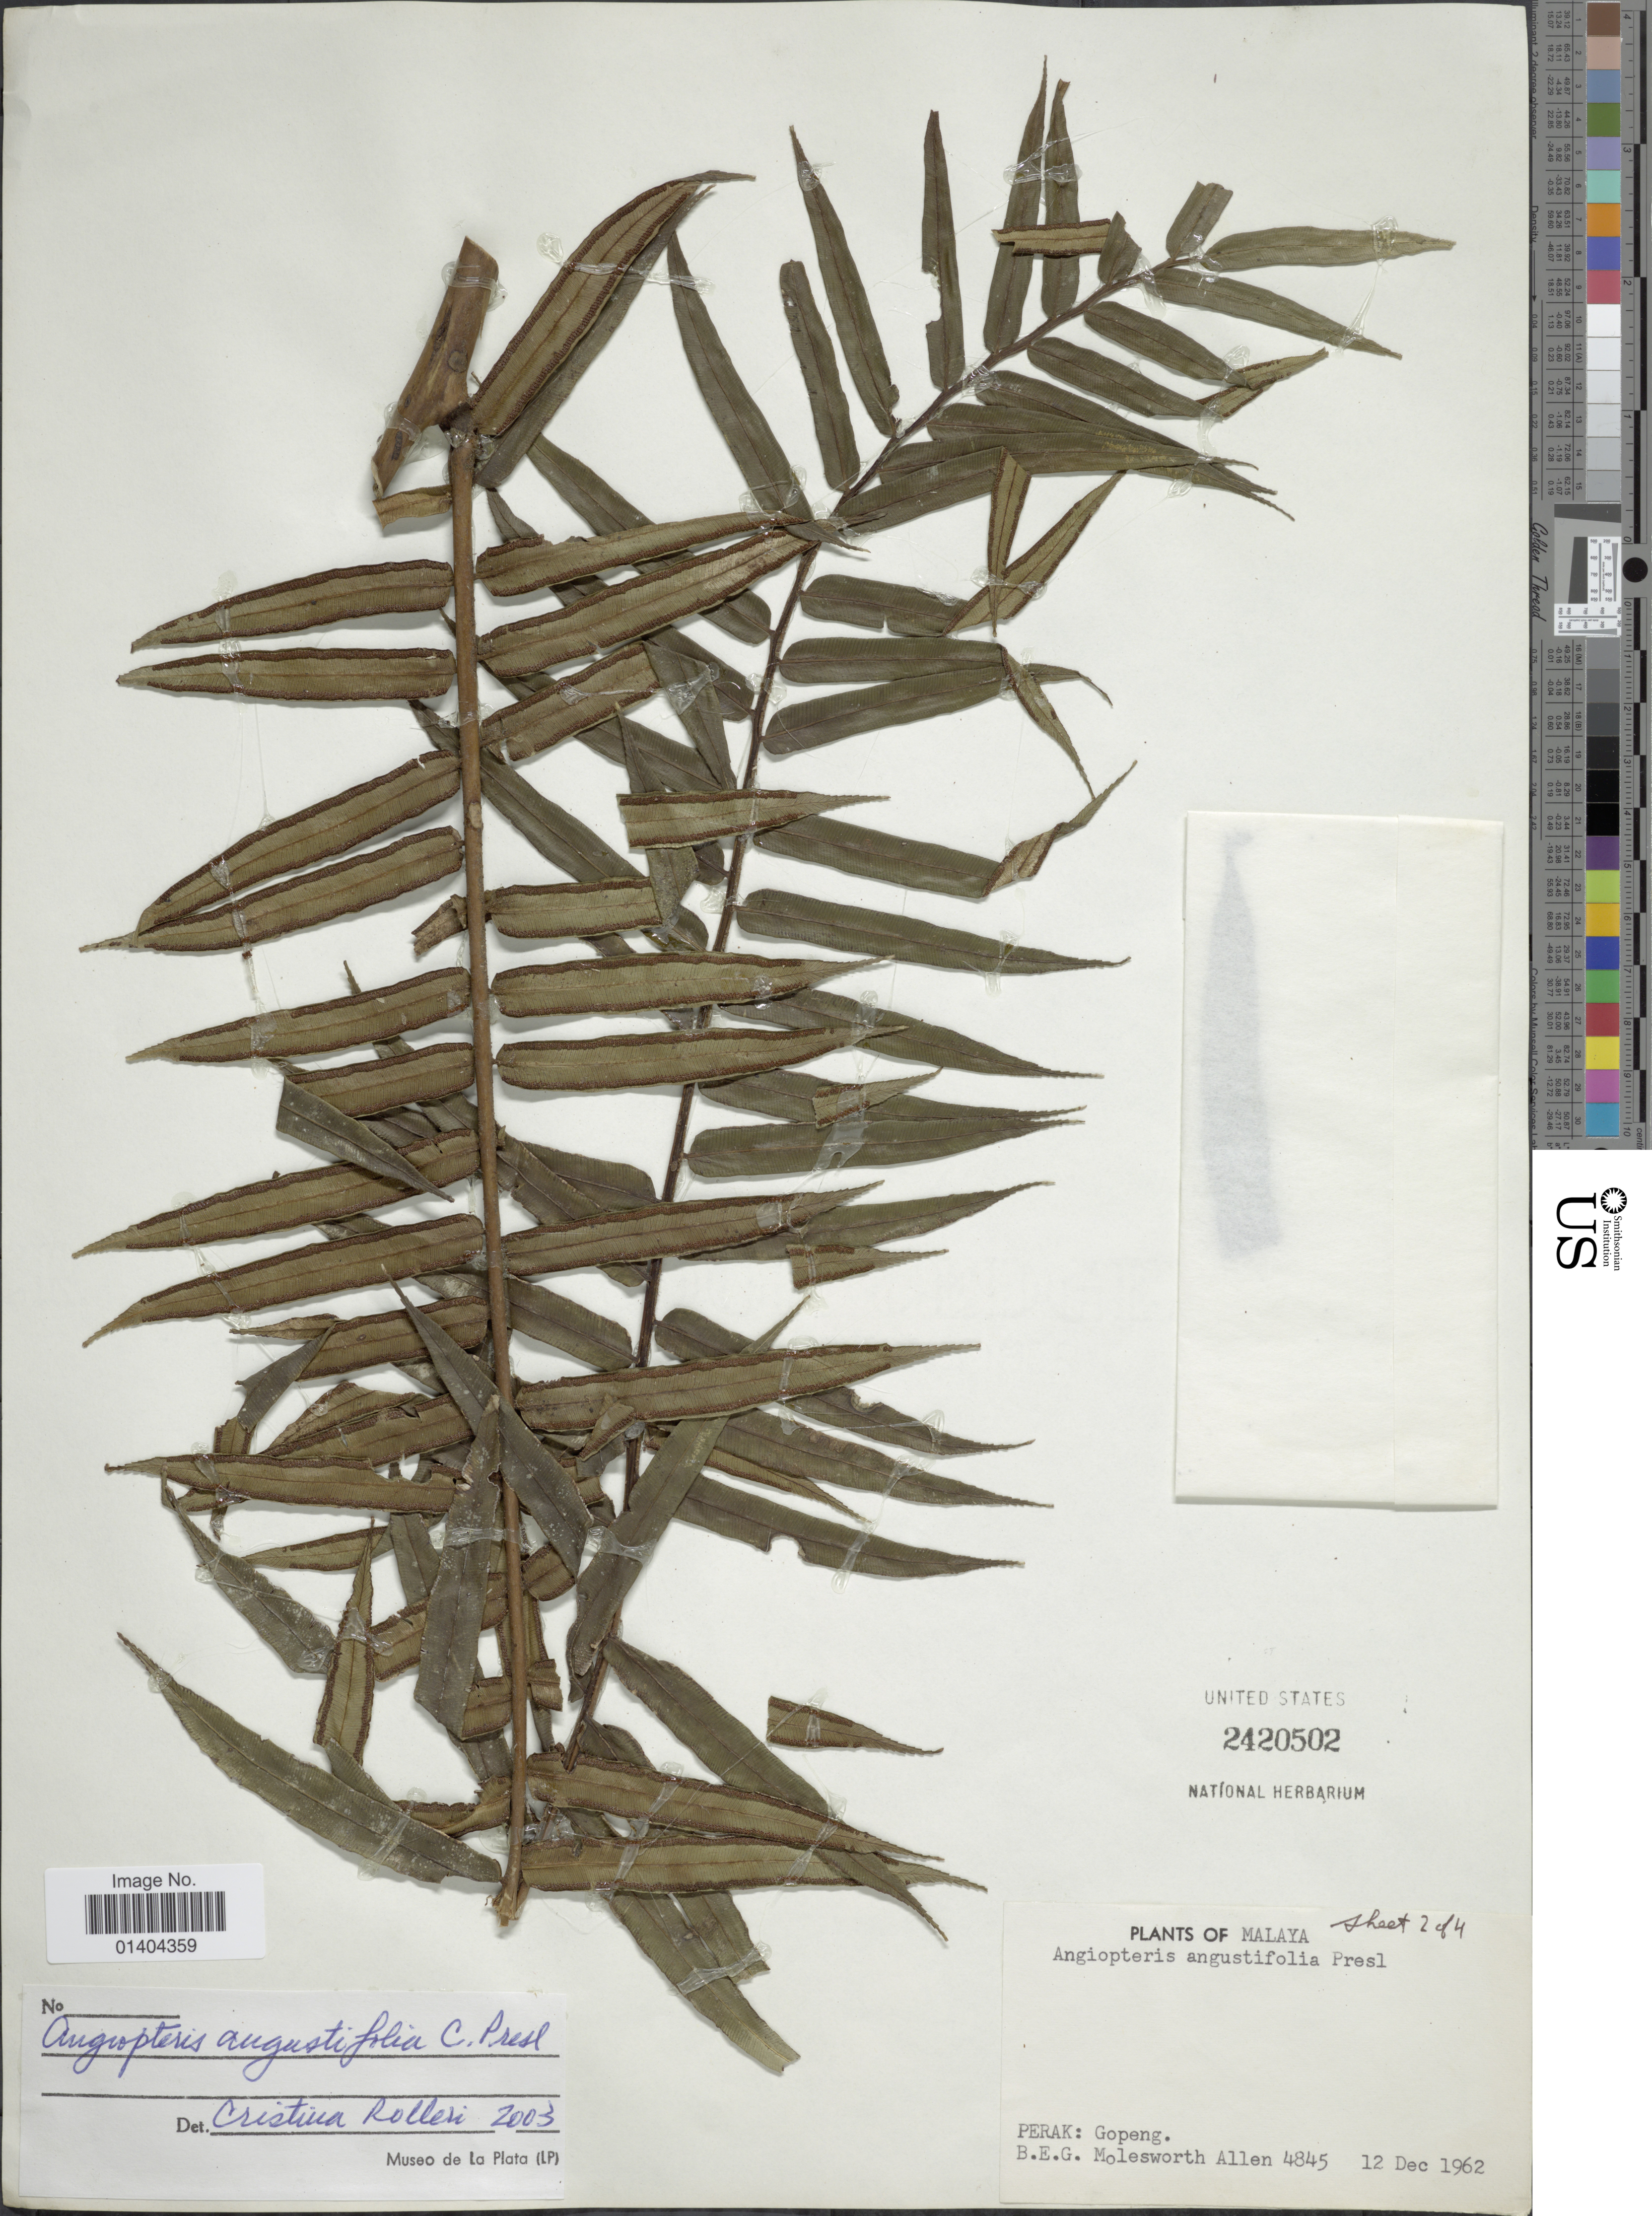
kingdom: Plantae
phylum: Tracheophyta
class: Polypodiopsida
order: Marattiales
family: Marattiaceae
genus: Angiopteris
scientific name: Angiopteris angustifolia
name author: C. Presl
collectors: B. E. G. Molesworth-Allen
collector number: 4845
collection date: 1962-12-12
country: Malaysia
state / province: Perak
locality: Gopeng, Malaya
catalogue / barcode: US 2420502